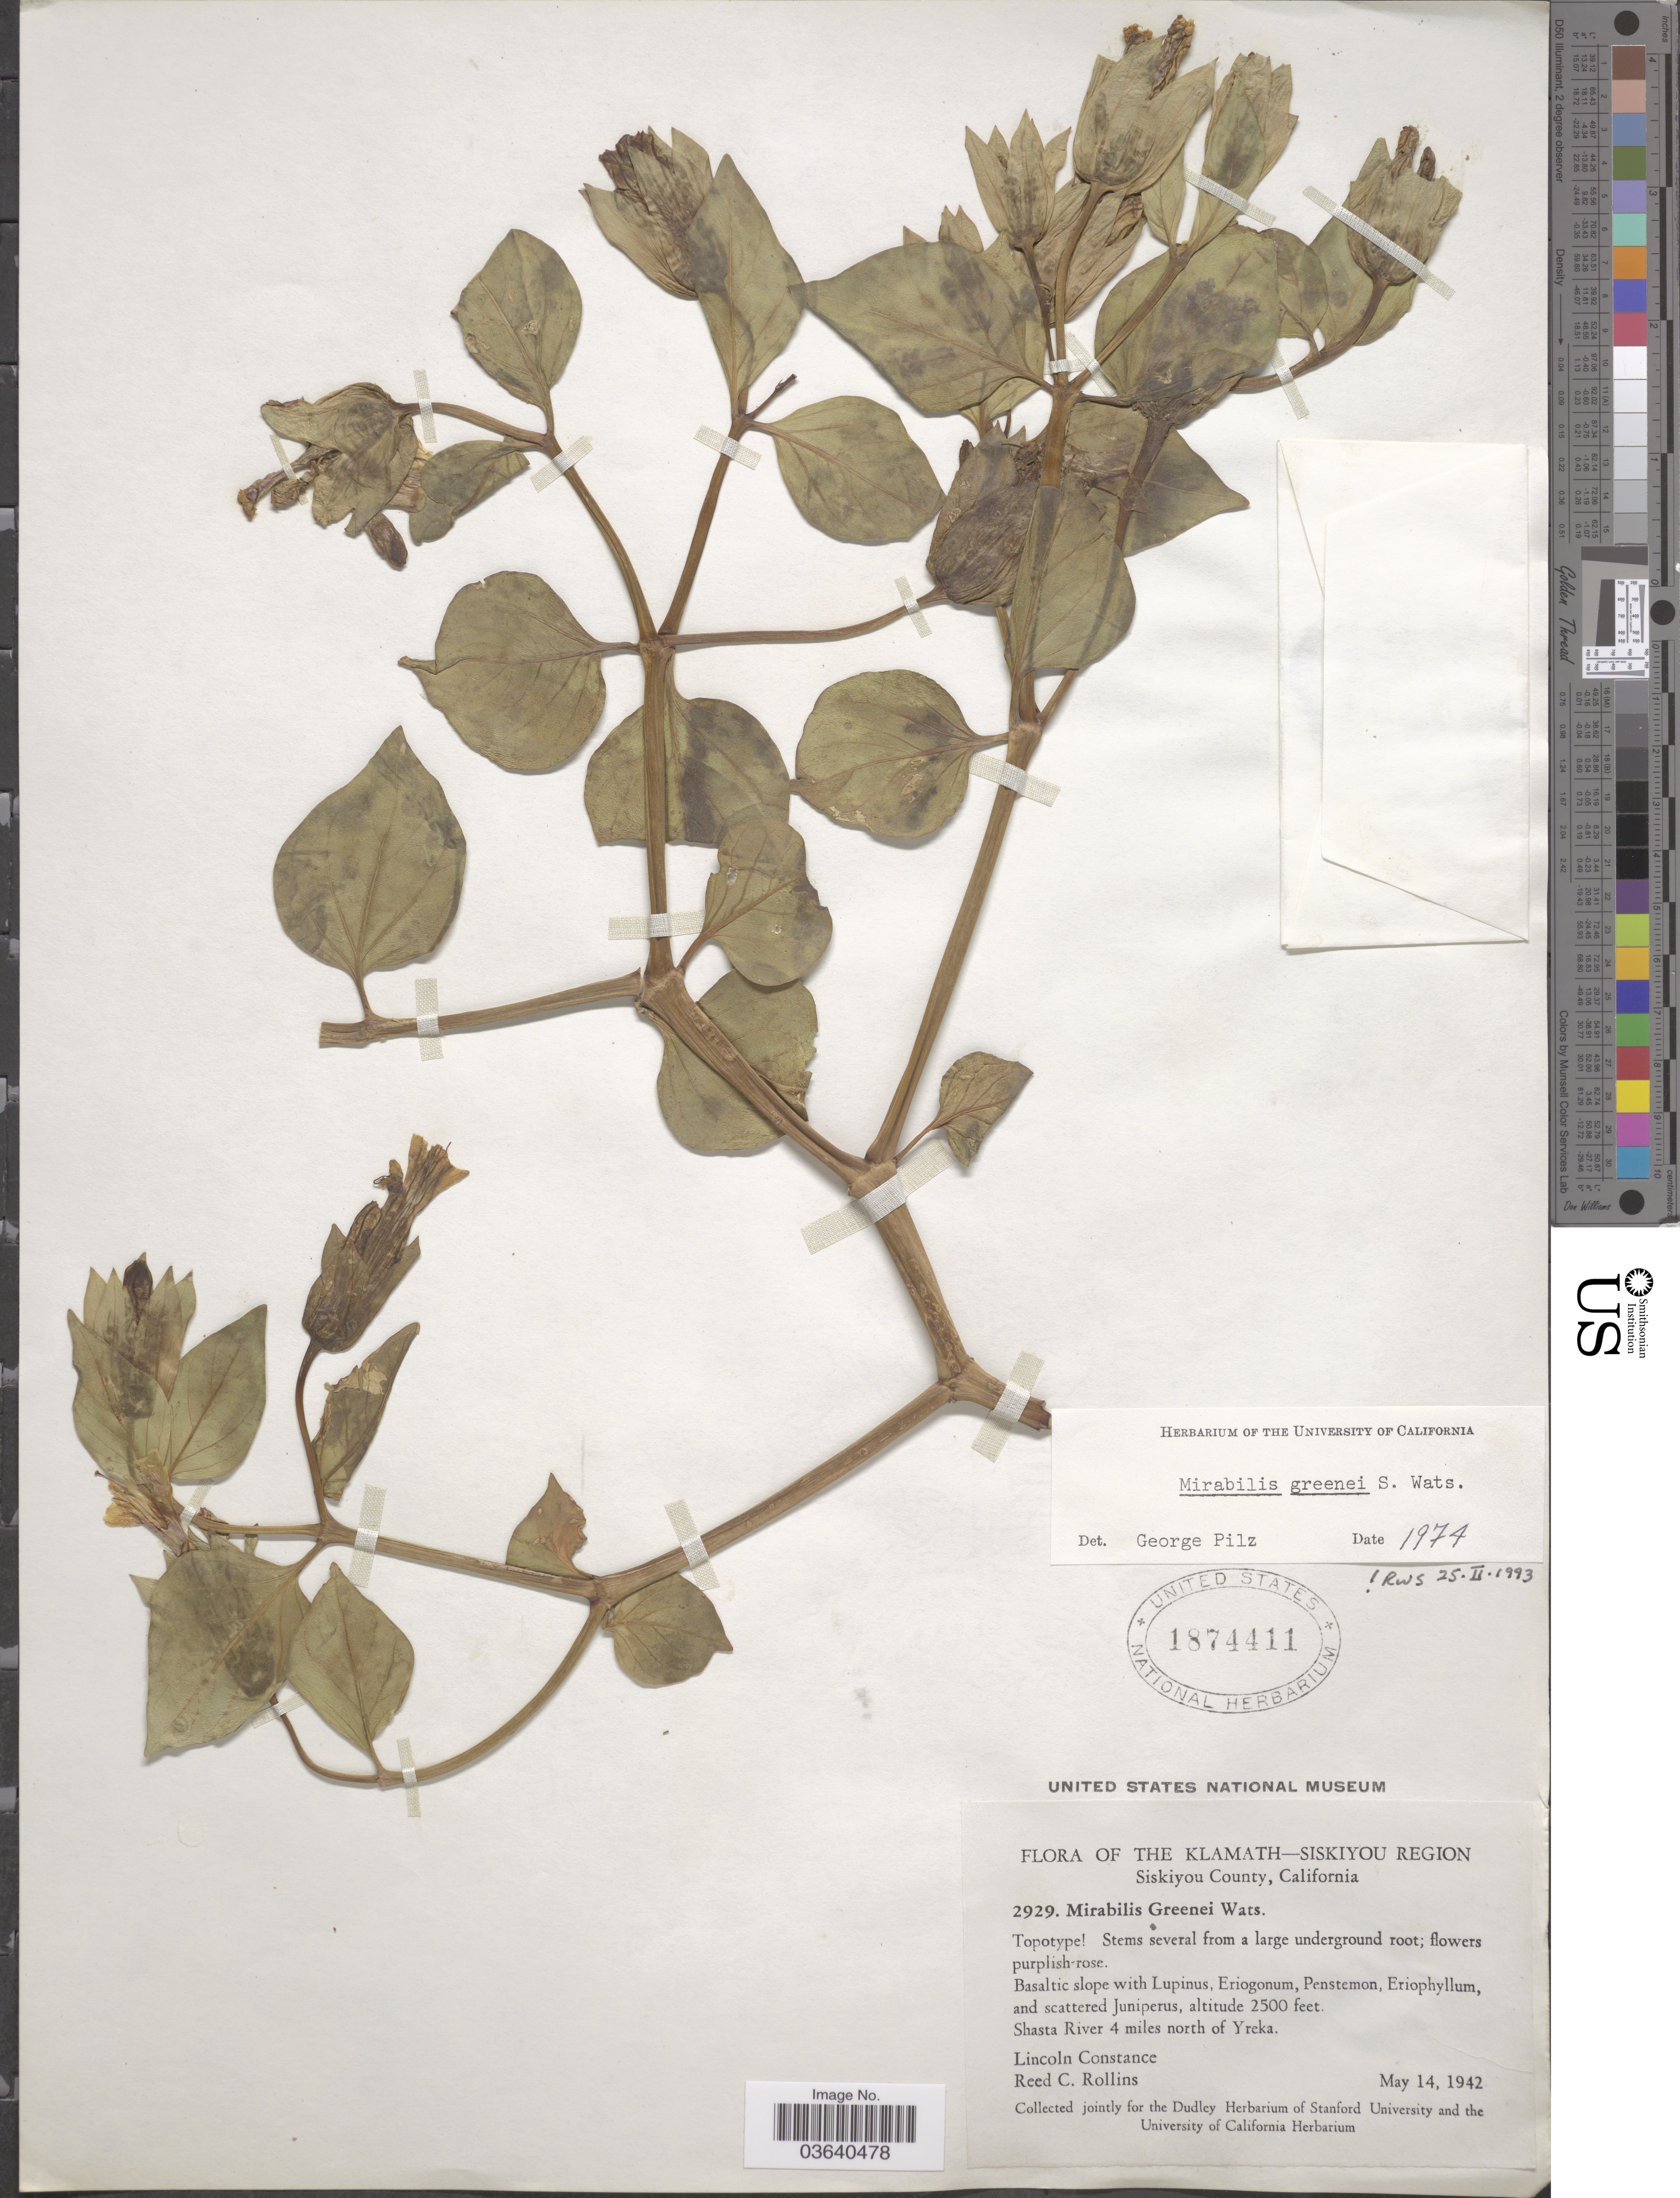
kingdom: Plantae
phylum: Tracheophyta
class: Magnoliopsida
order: Caryophyllales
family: Nyctaginaceae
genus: Mirabilis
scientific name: Mirabilis greenei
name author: S. Watson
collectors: L. Constance & R. C. Rollins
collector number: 2929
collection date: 1942-05-14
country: United States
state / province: California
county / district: Siskiyou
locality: The Klamath-Siskiyou Region. Siskiyou County. Shasta River 4 miles north of Yreka.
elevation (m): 762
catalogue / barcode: US 1874411